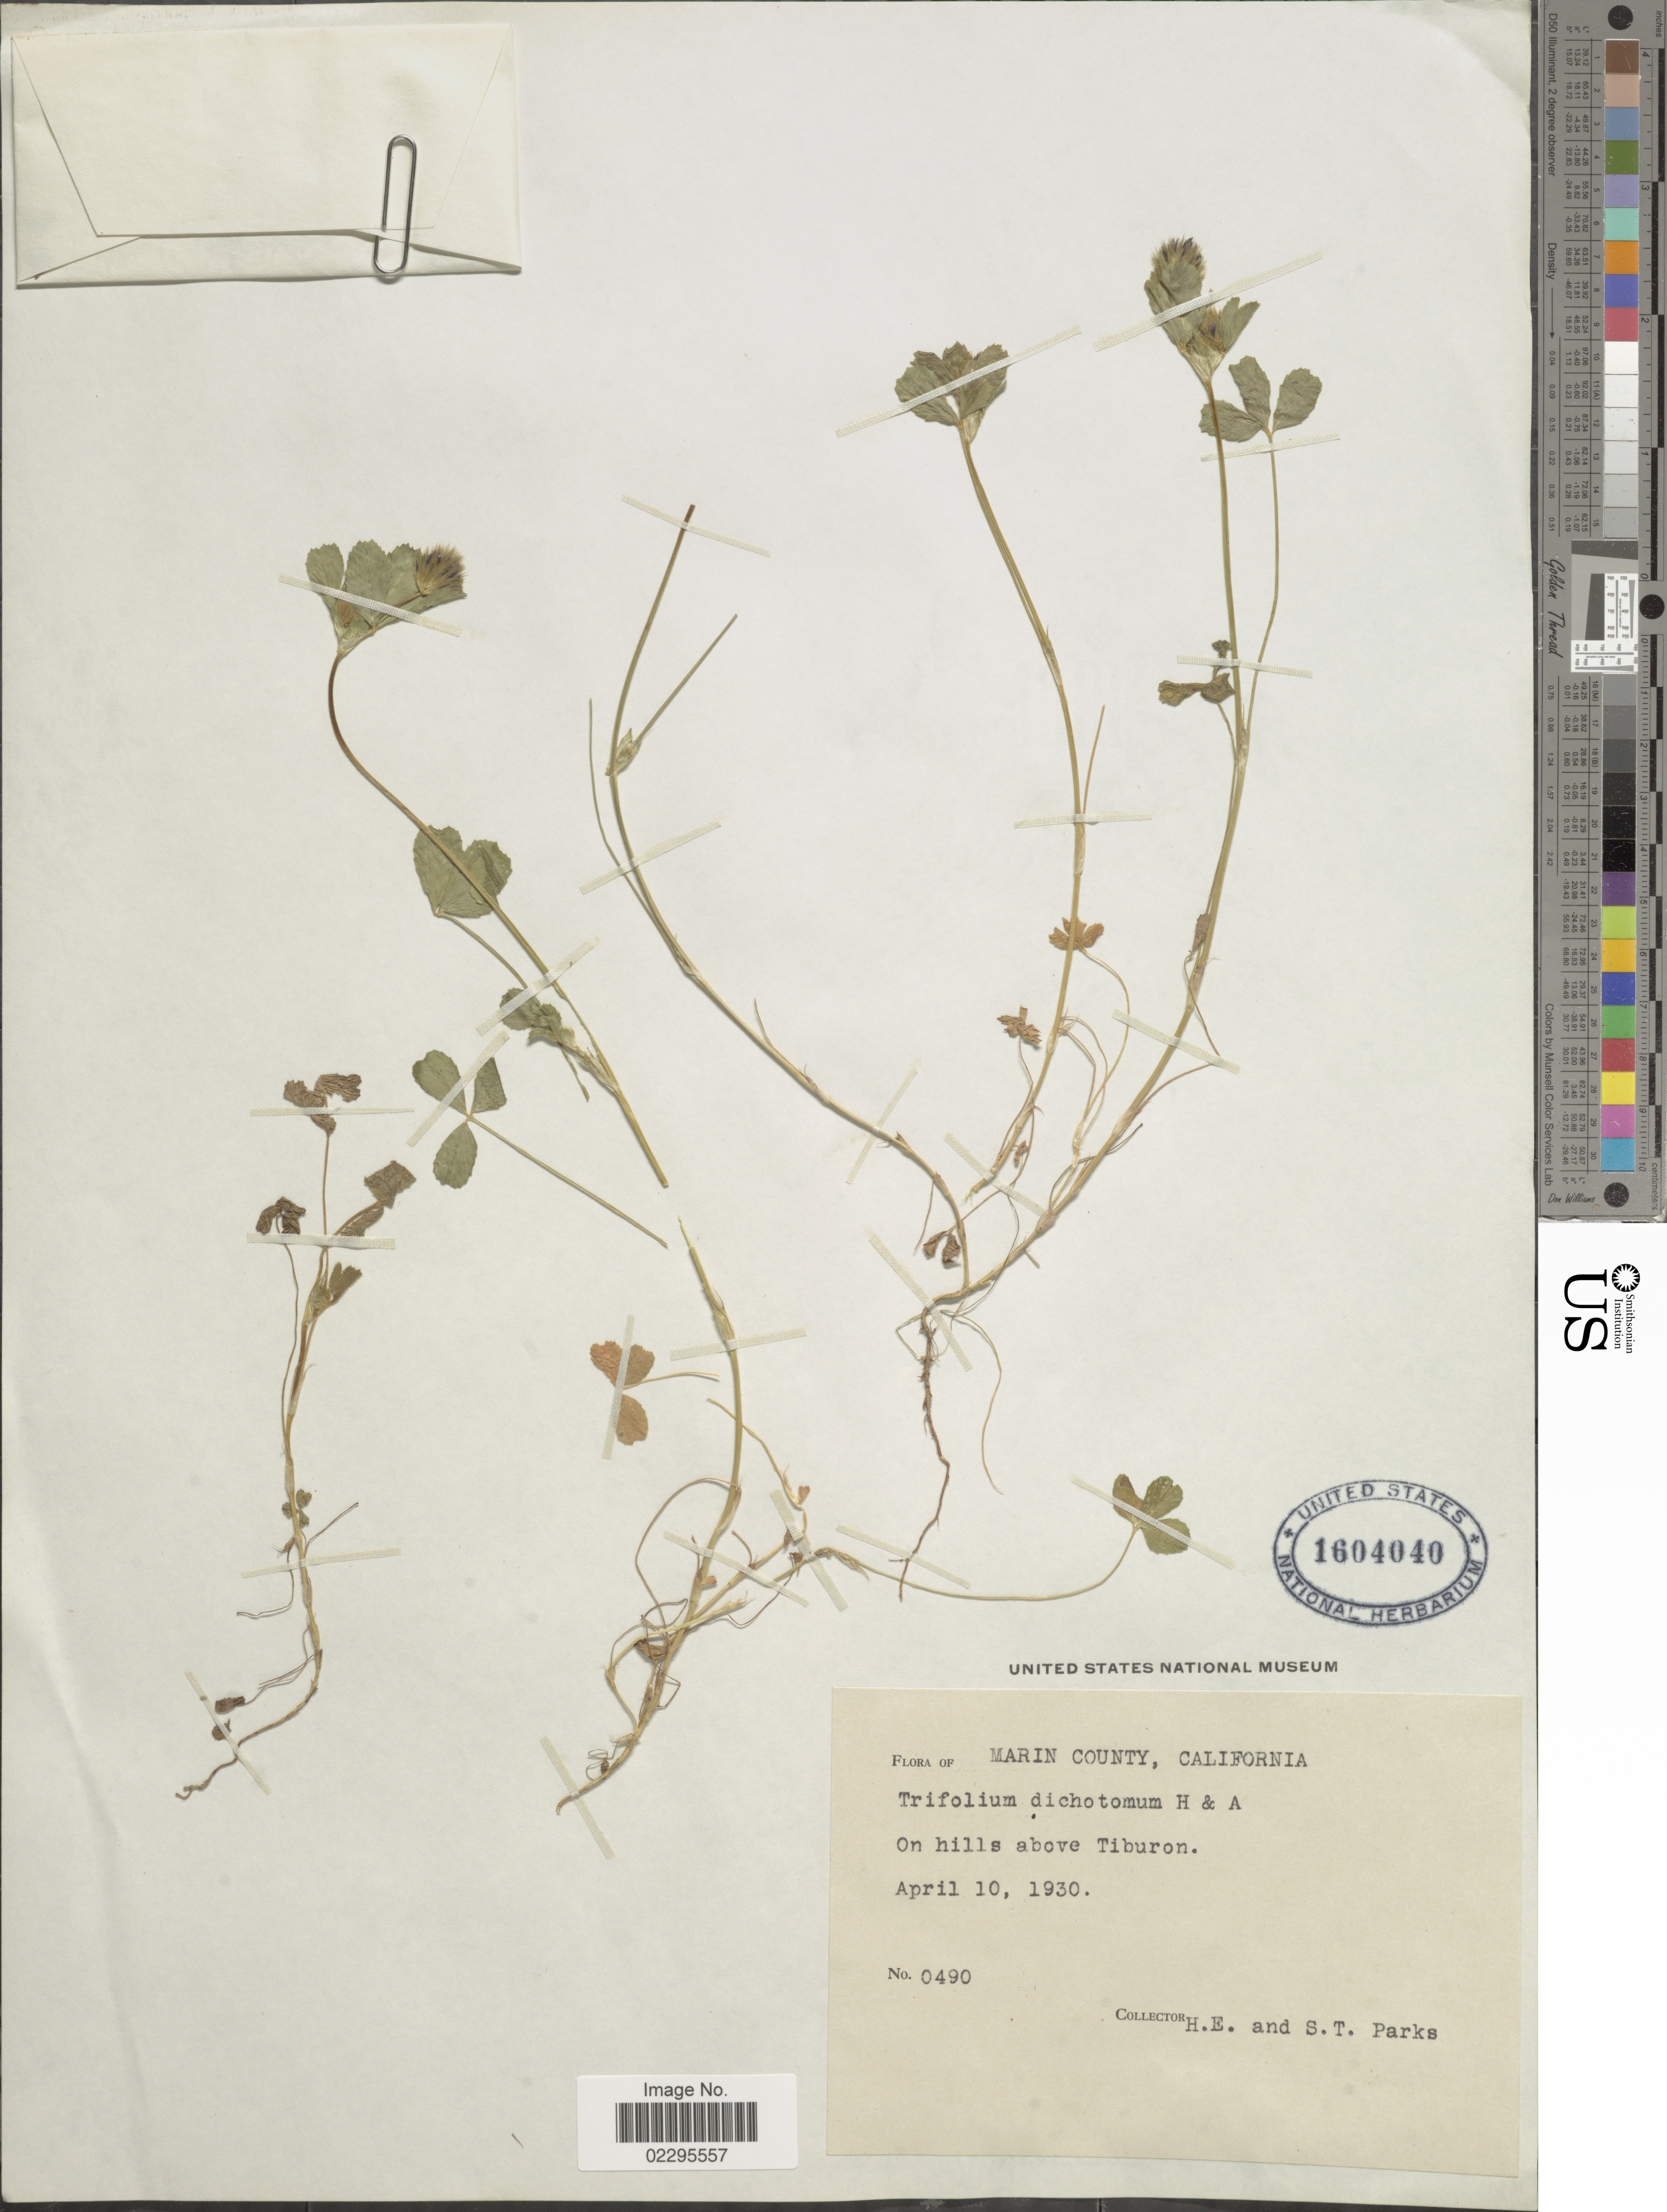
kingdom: Plantae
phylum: Tracheophyta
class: Magnoliopsida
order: Fabales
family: Fabaceae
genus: Trifolium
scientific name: Trifolium albopurpureum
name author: Torr. & A. Gray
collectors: H. E. Parks & S. Parks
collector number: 0490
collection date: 1930-04-10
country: United States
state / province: California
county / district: Marin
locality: Marin County. Above Tiburon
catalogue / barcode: US 1604040